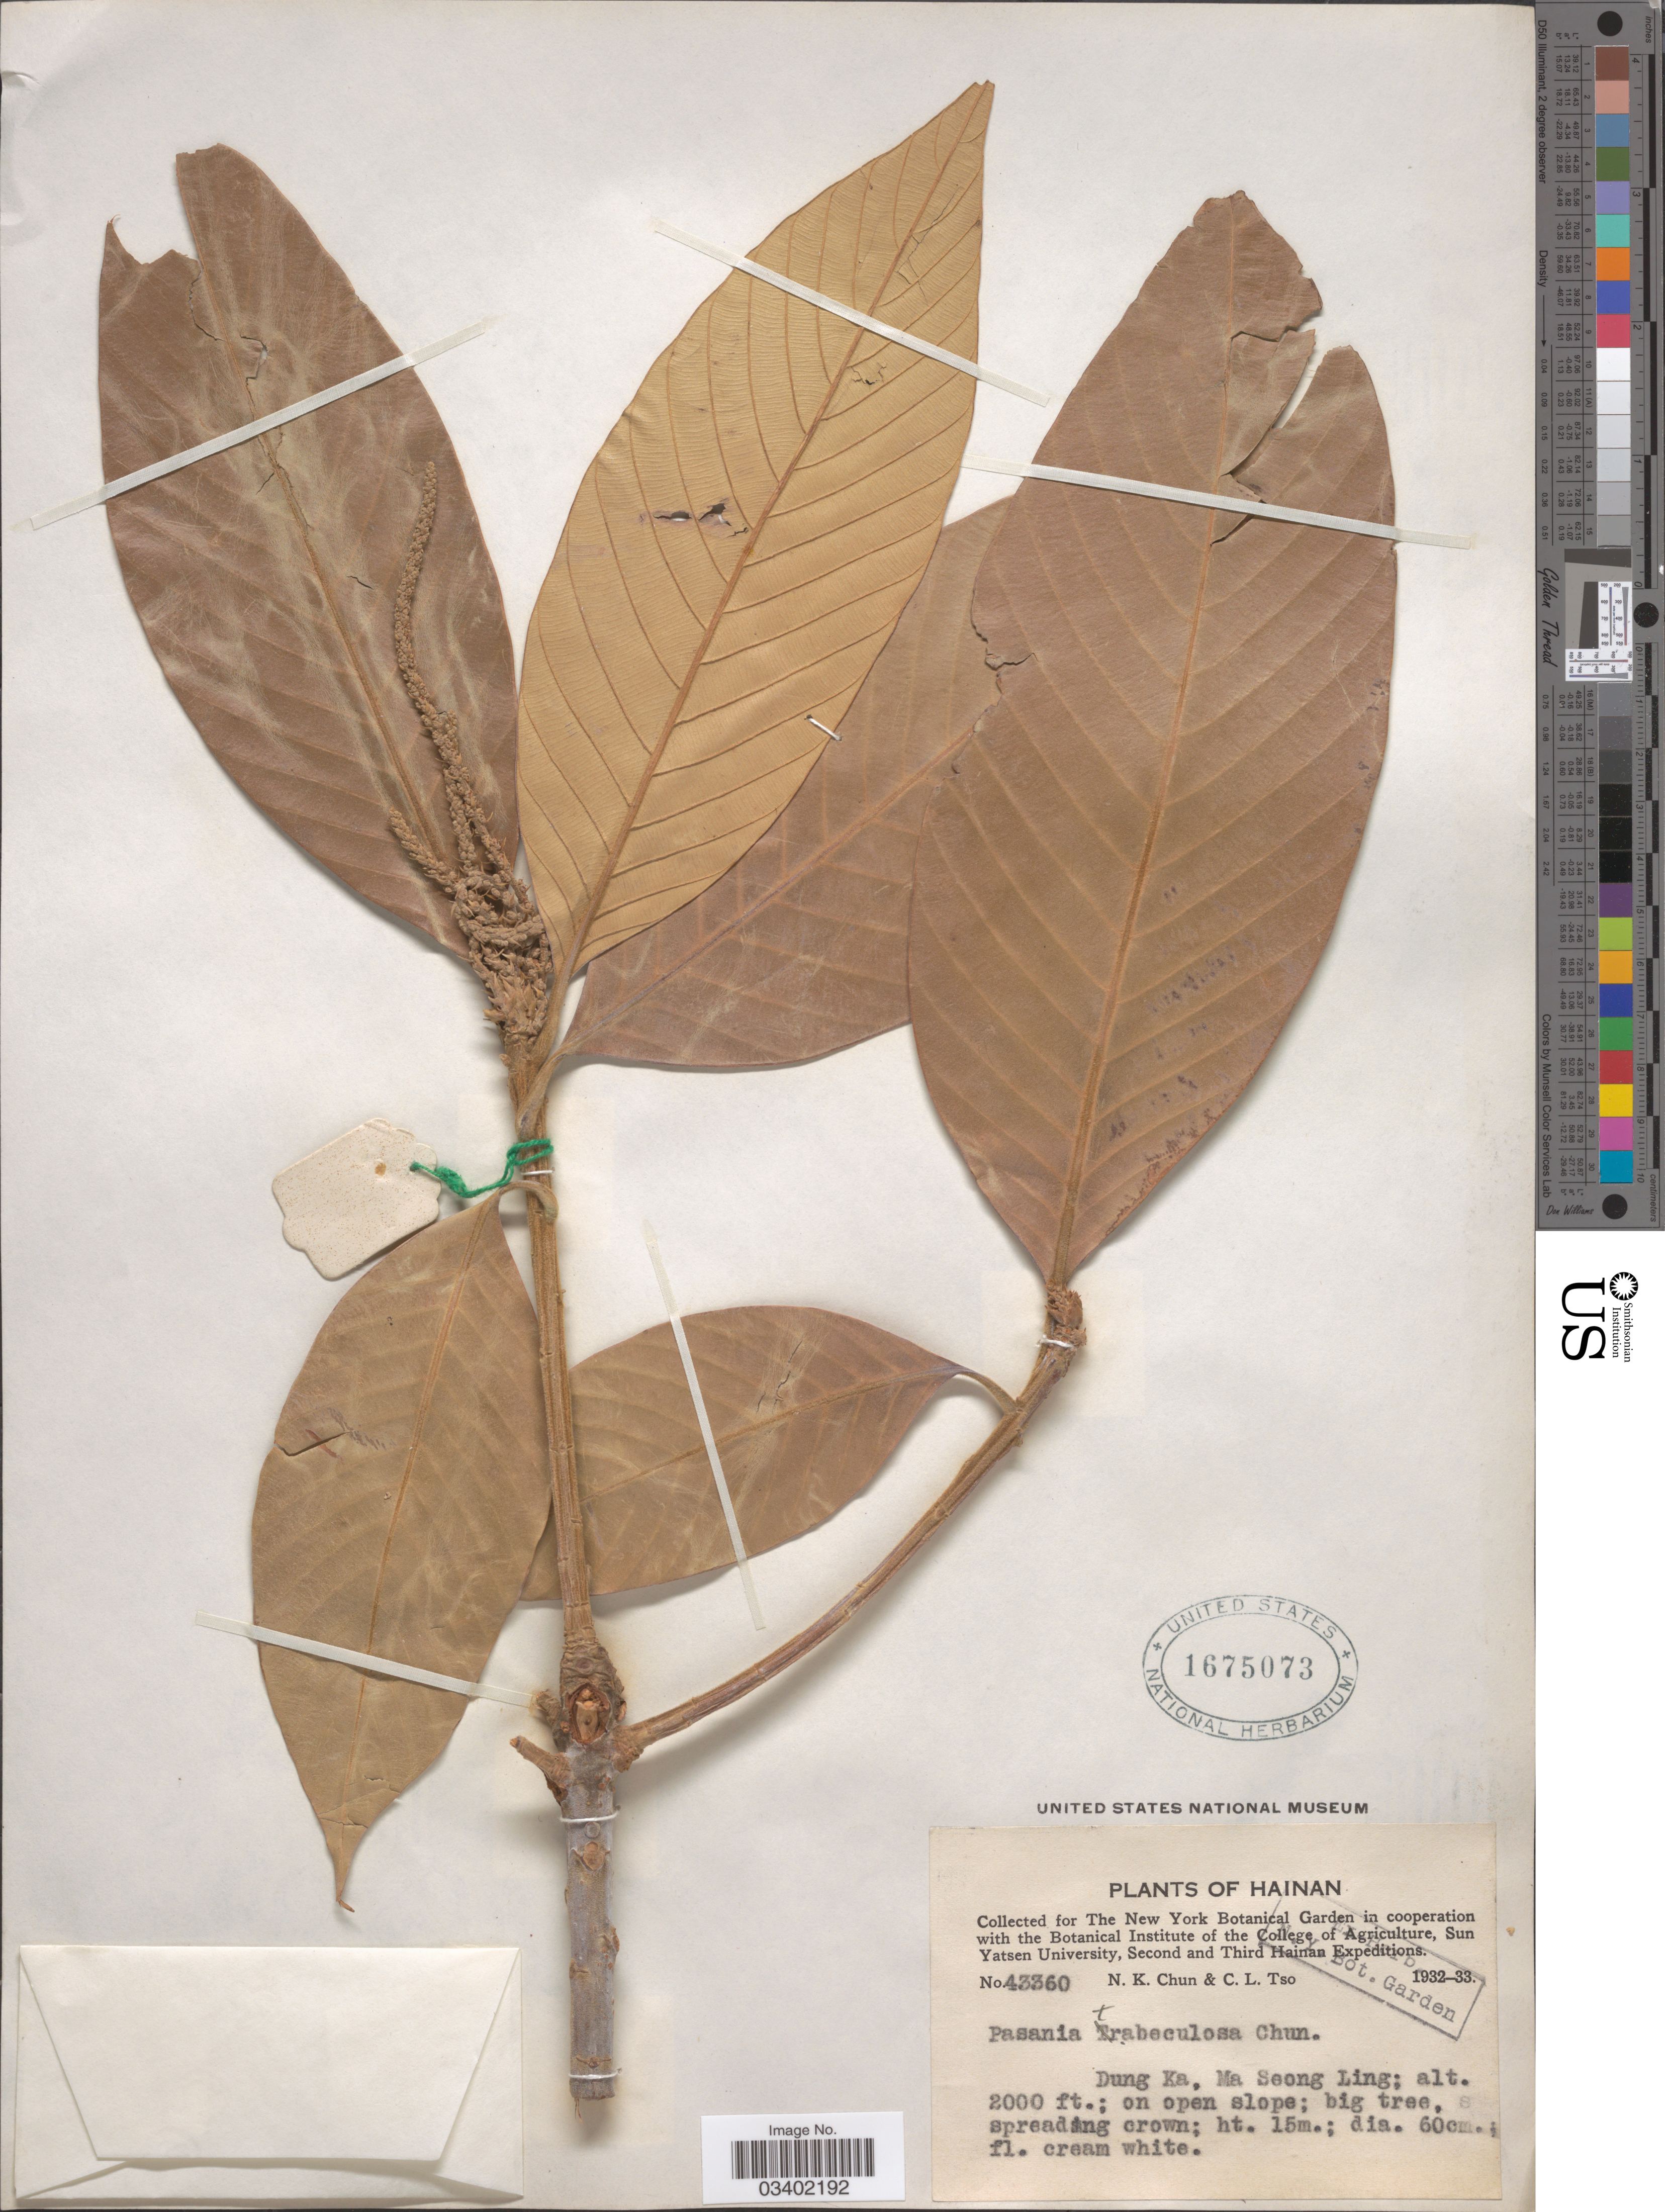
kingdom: Plantae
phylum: Tracheophyta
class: Magnoliopsida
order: Fagales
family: Fagaceae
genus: Lithocarpus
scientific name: Lithocarpus trabeculosa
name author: Chun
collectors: N. K. Chun & C. Tso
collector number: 43360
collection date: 1932/1933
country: China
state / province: Hainan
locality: Dung Ka, Ma Seong Ling.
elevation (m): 610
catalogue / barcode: US 1675073